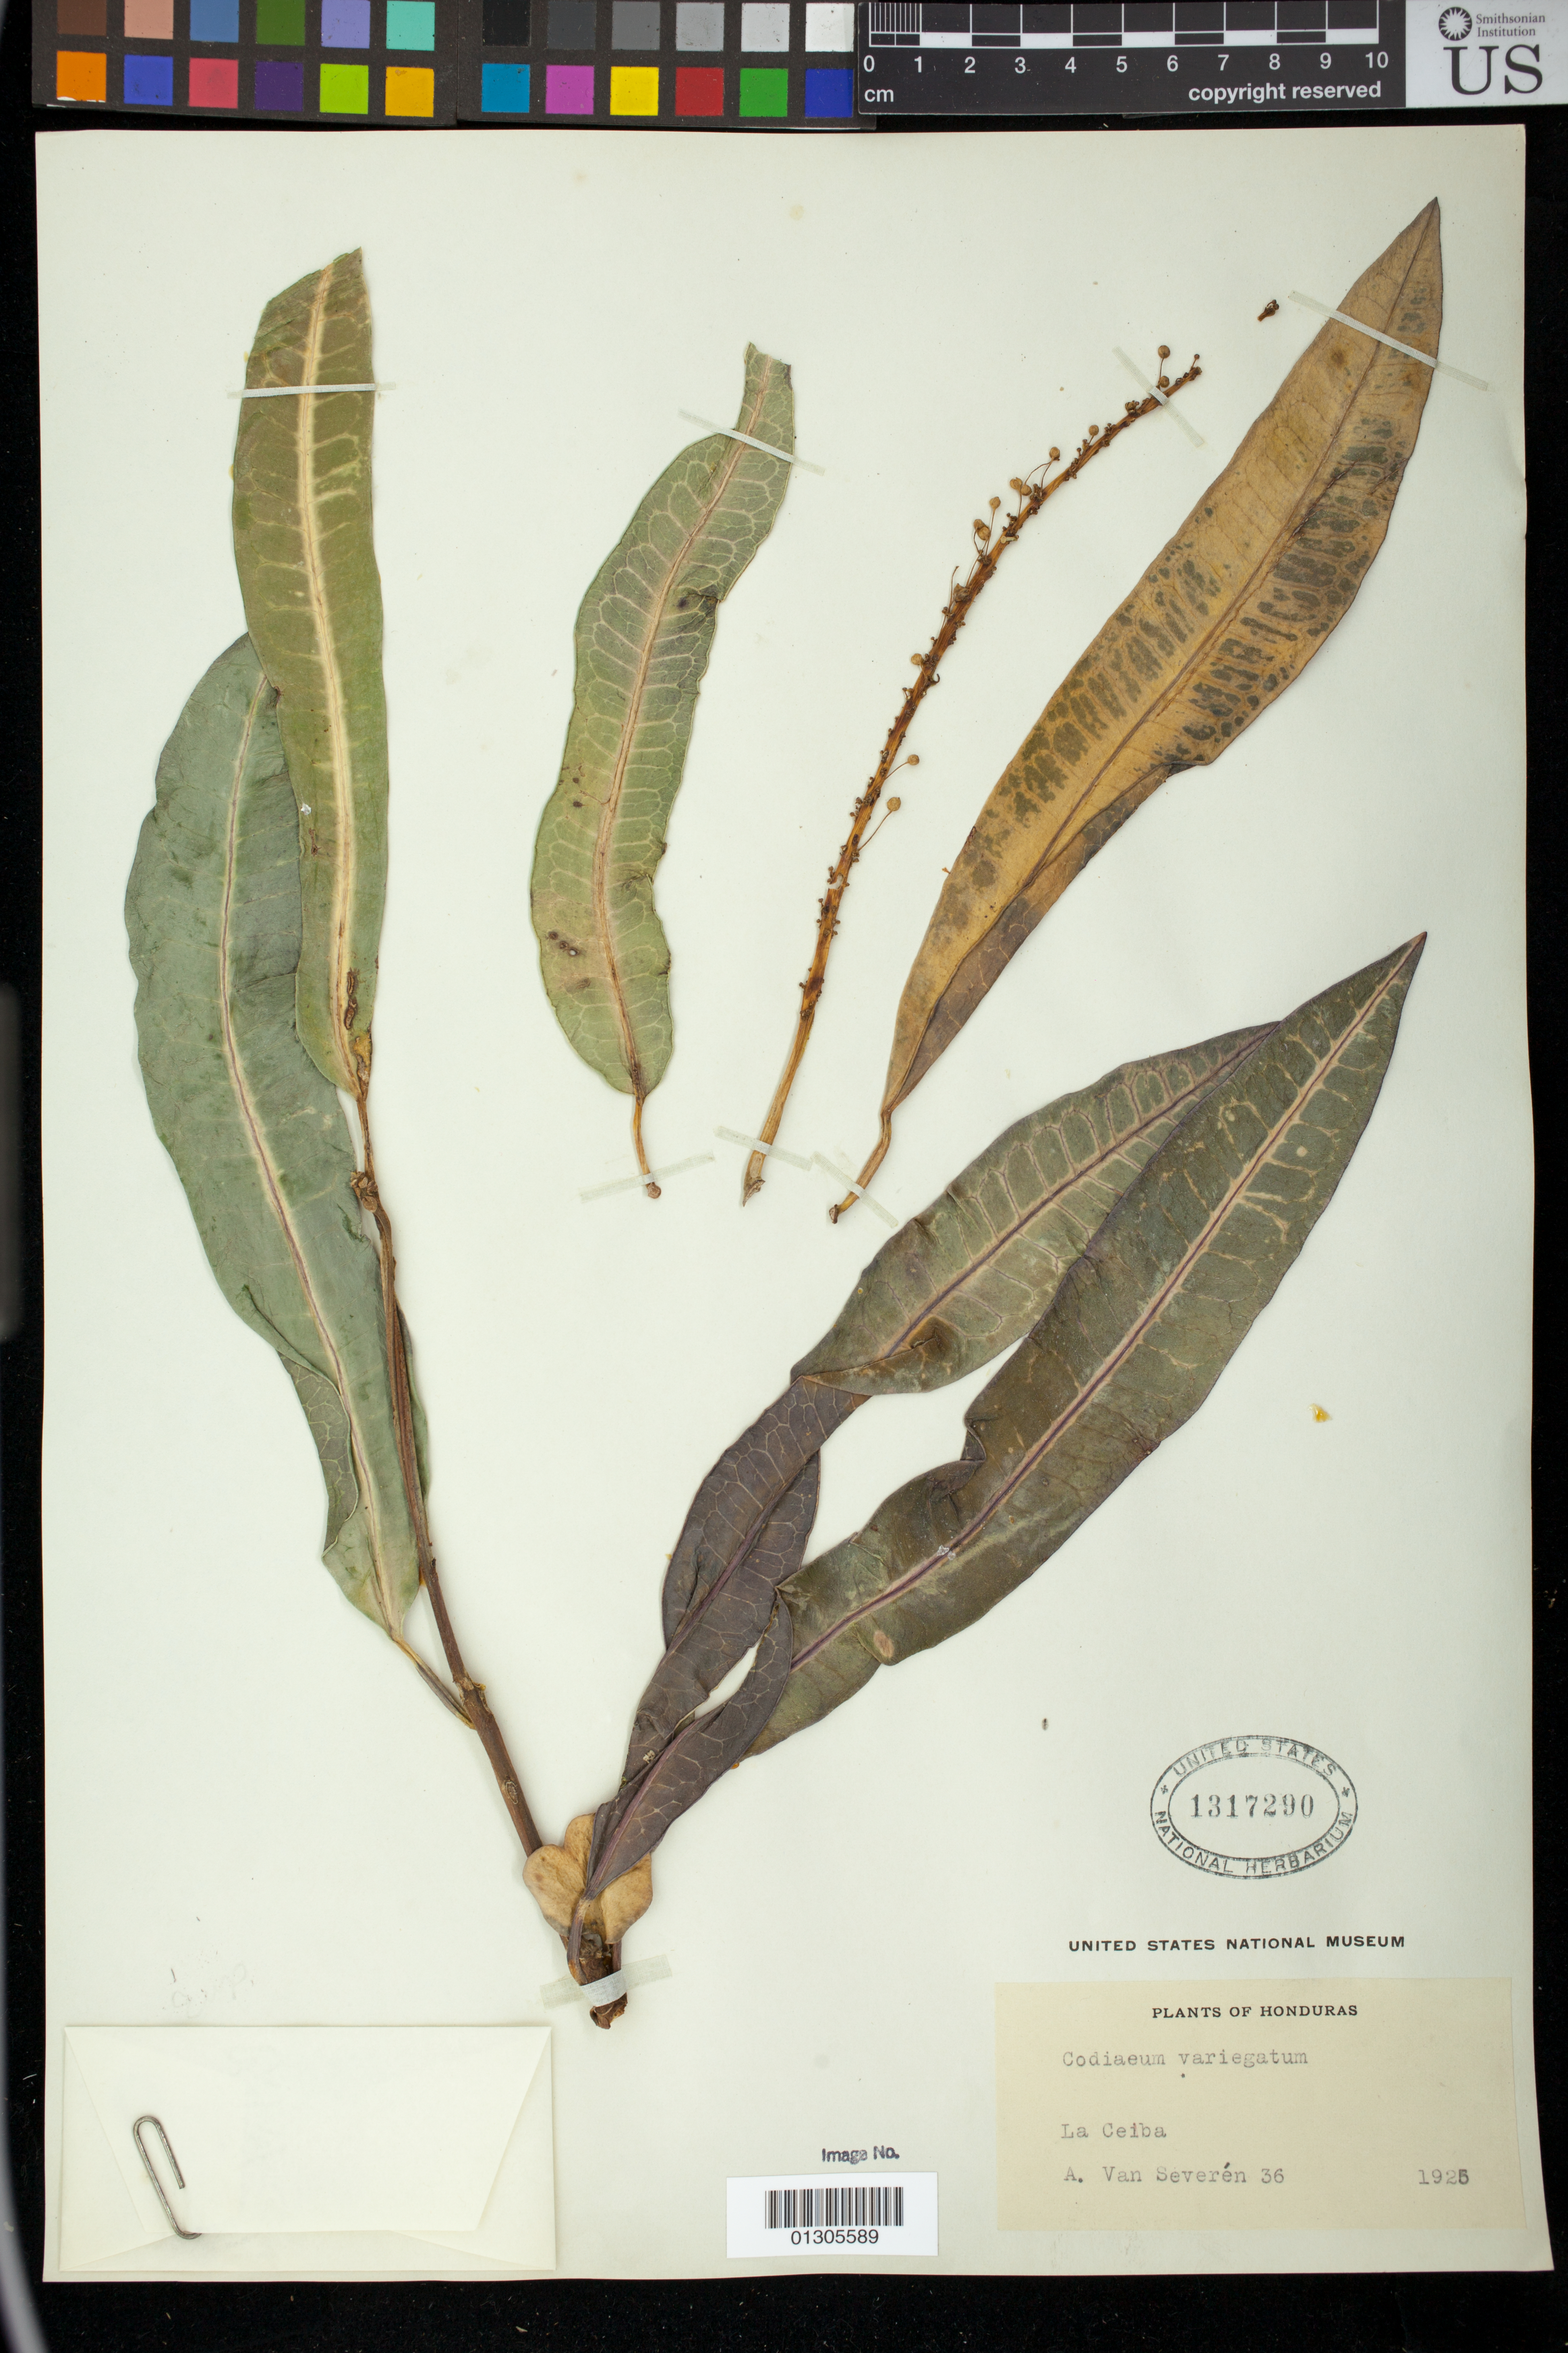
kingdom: Plantae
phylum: Tracheophyta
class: Magnoliopsida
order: Malpighiales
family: Euphorbiaceae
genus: Codiaeum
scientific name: Codiaeum variegatum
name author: (L.) Rumph. ex A. Juss.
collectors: A. Van Severen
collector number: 36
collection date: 1925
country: Honduras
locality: La Ceiba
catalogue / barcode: US 1317290